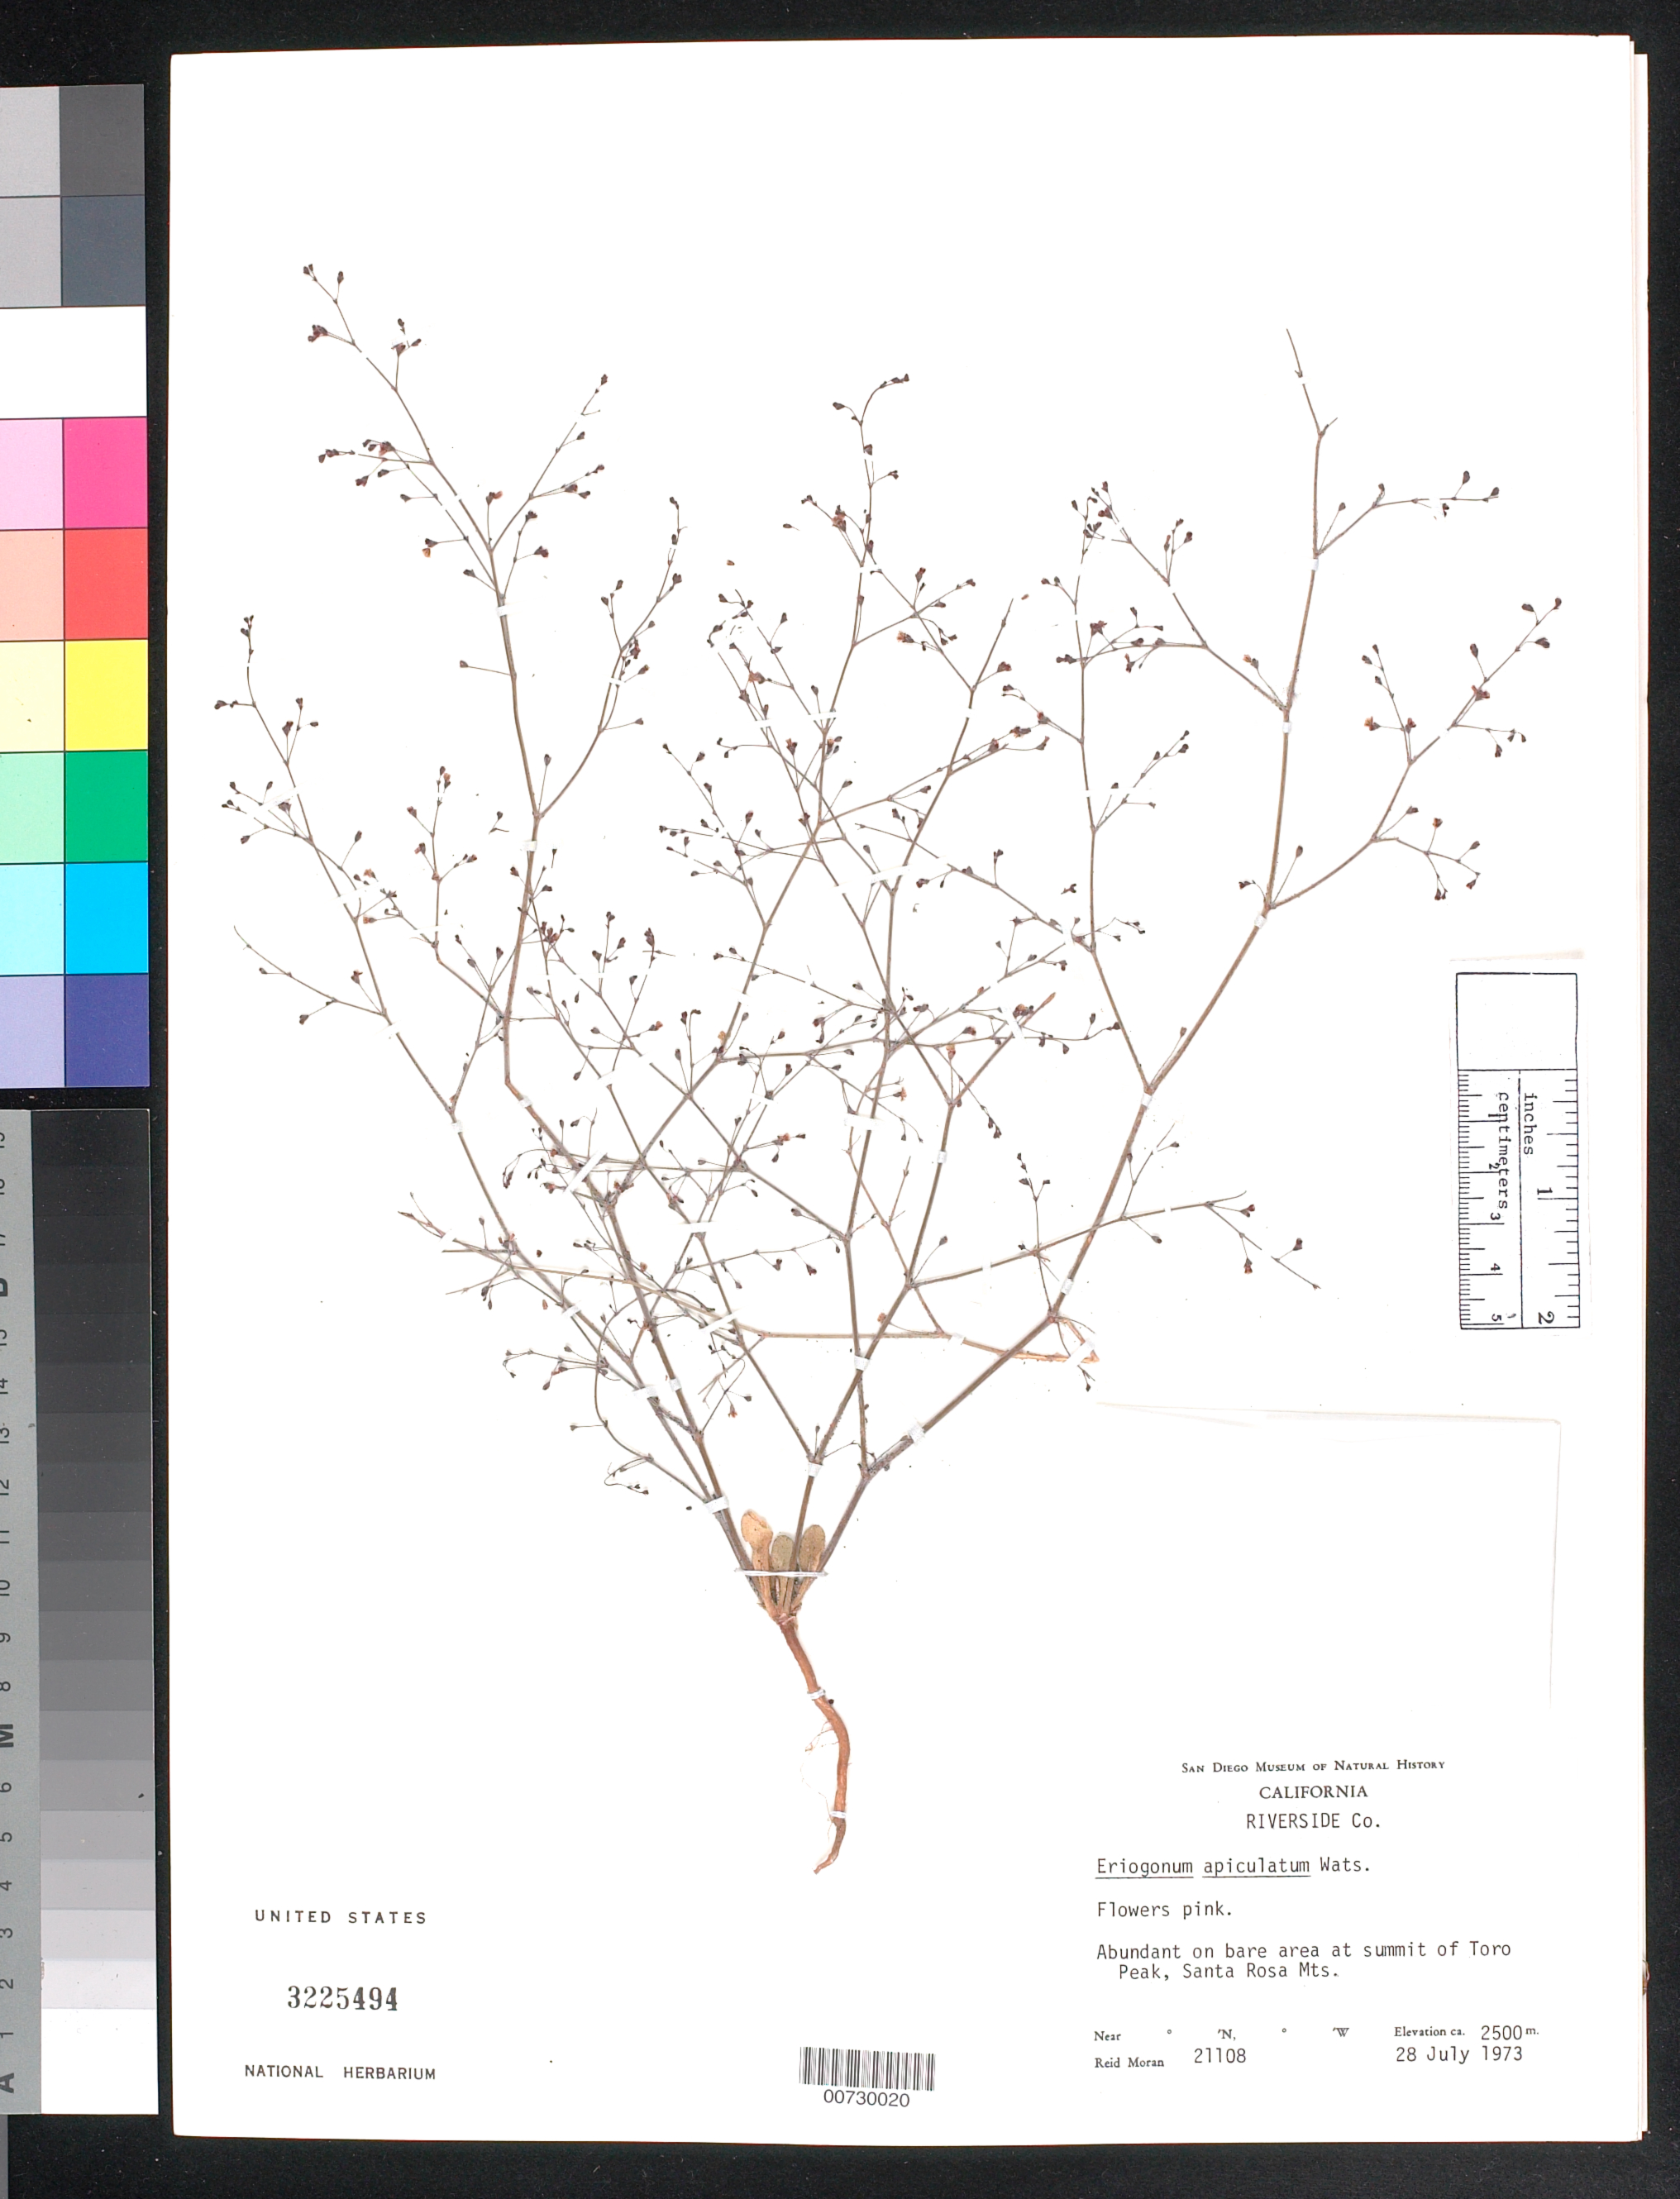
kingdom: Plantae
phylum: Tracheophyta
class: Magnoliopsida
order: Caryophyllales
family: Polygonaceae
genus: Eriogonum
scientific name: Eriogonum apiculatum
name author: S. Watson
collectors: R. V. Moran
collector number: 21108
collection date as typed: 28 Jul 1973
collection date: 1973-07-28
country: United States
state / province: California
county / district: Riverside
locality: Toro Peak, Santa Rosa Mts.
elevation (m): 2500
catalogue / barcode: US 3225494